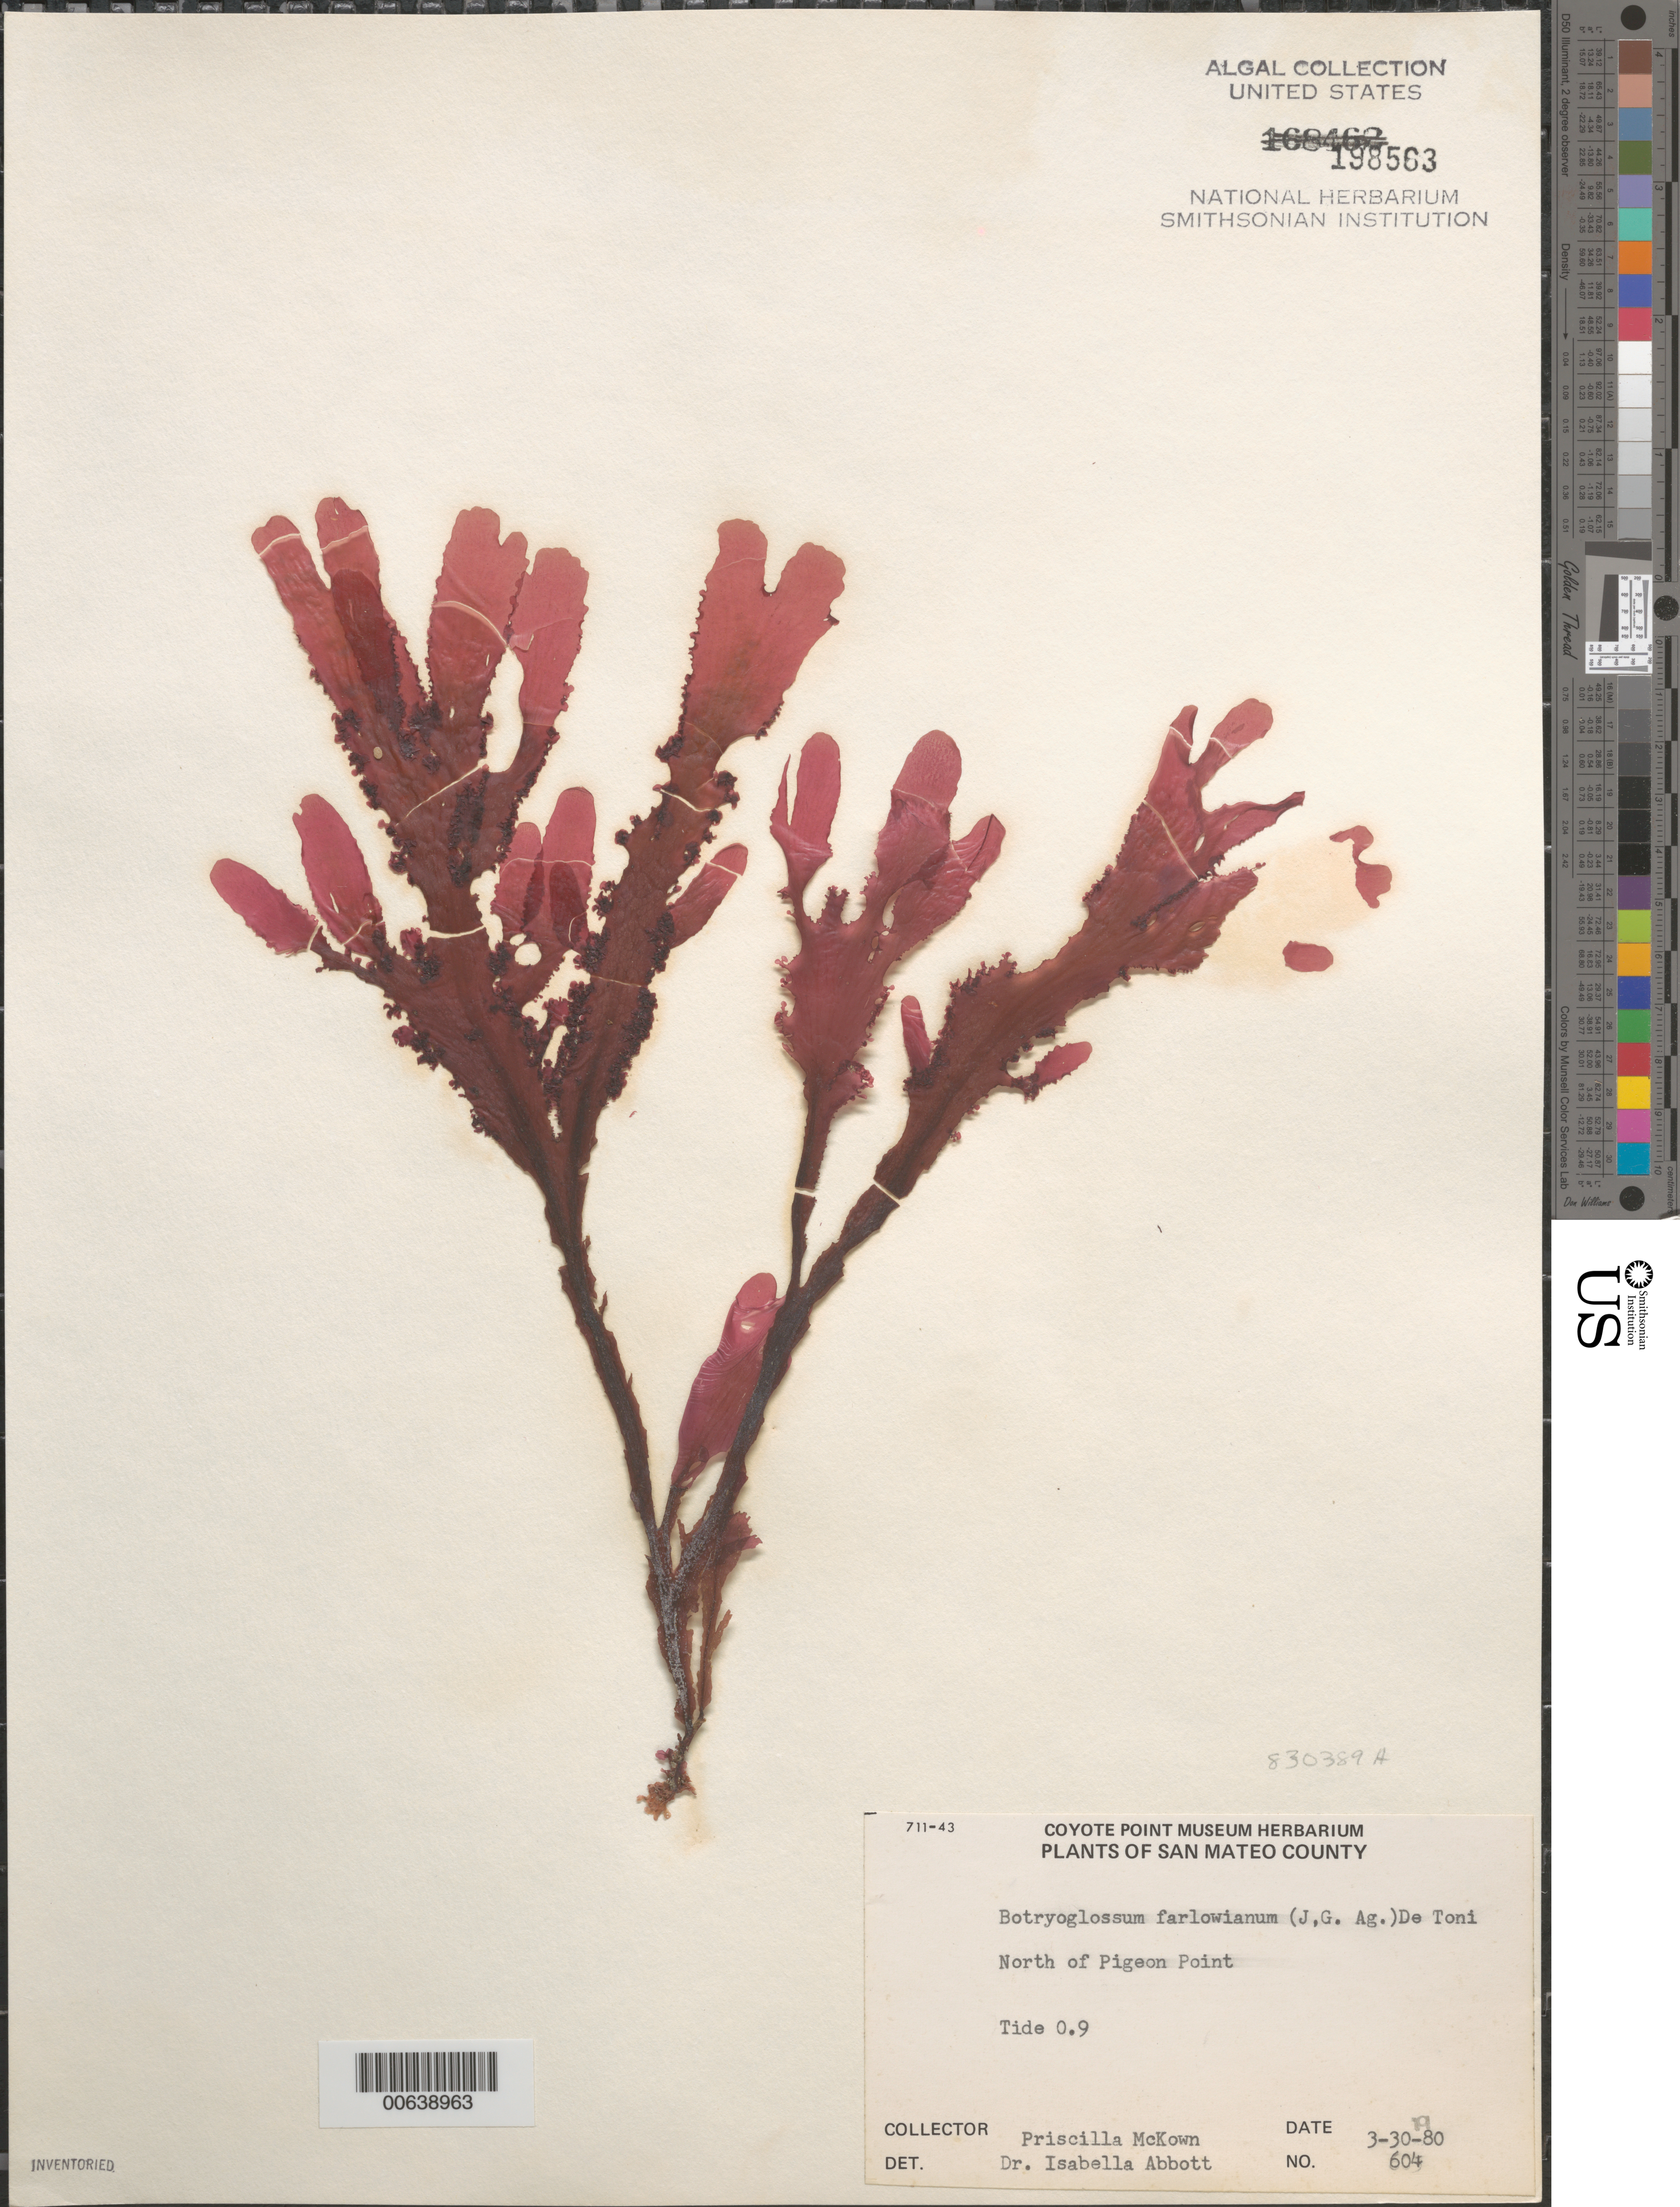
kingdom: Plantae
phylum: Rhodophyta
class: Florideophyceae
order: Ceramiales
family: Delesseriaceae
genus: Botryoglossum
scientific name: Botryoglossum farlowianum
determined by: Abbott, Isabella A.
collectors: P. McKown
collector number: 604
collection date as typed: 30 Mar 1980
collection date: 1980-03-30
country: United States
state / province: California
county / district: San Mateo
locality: North of Pigeon Point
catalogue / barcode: US 198563